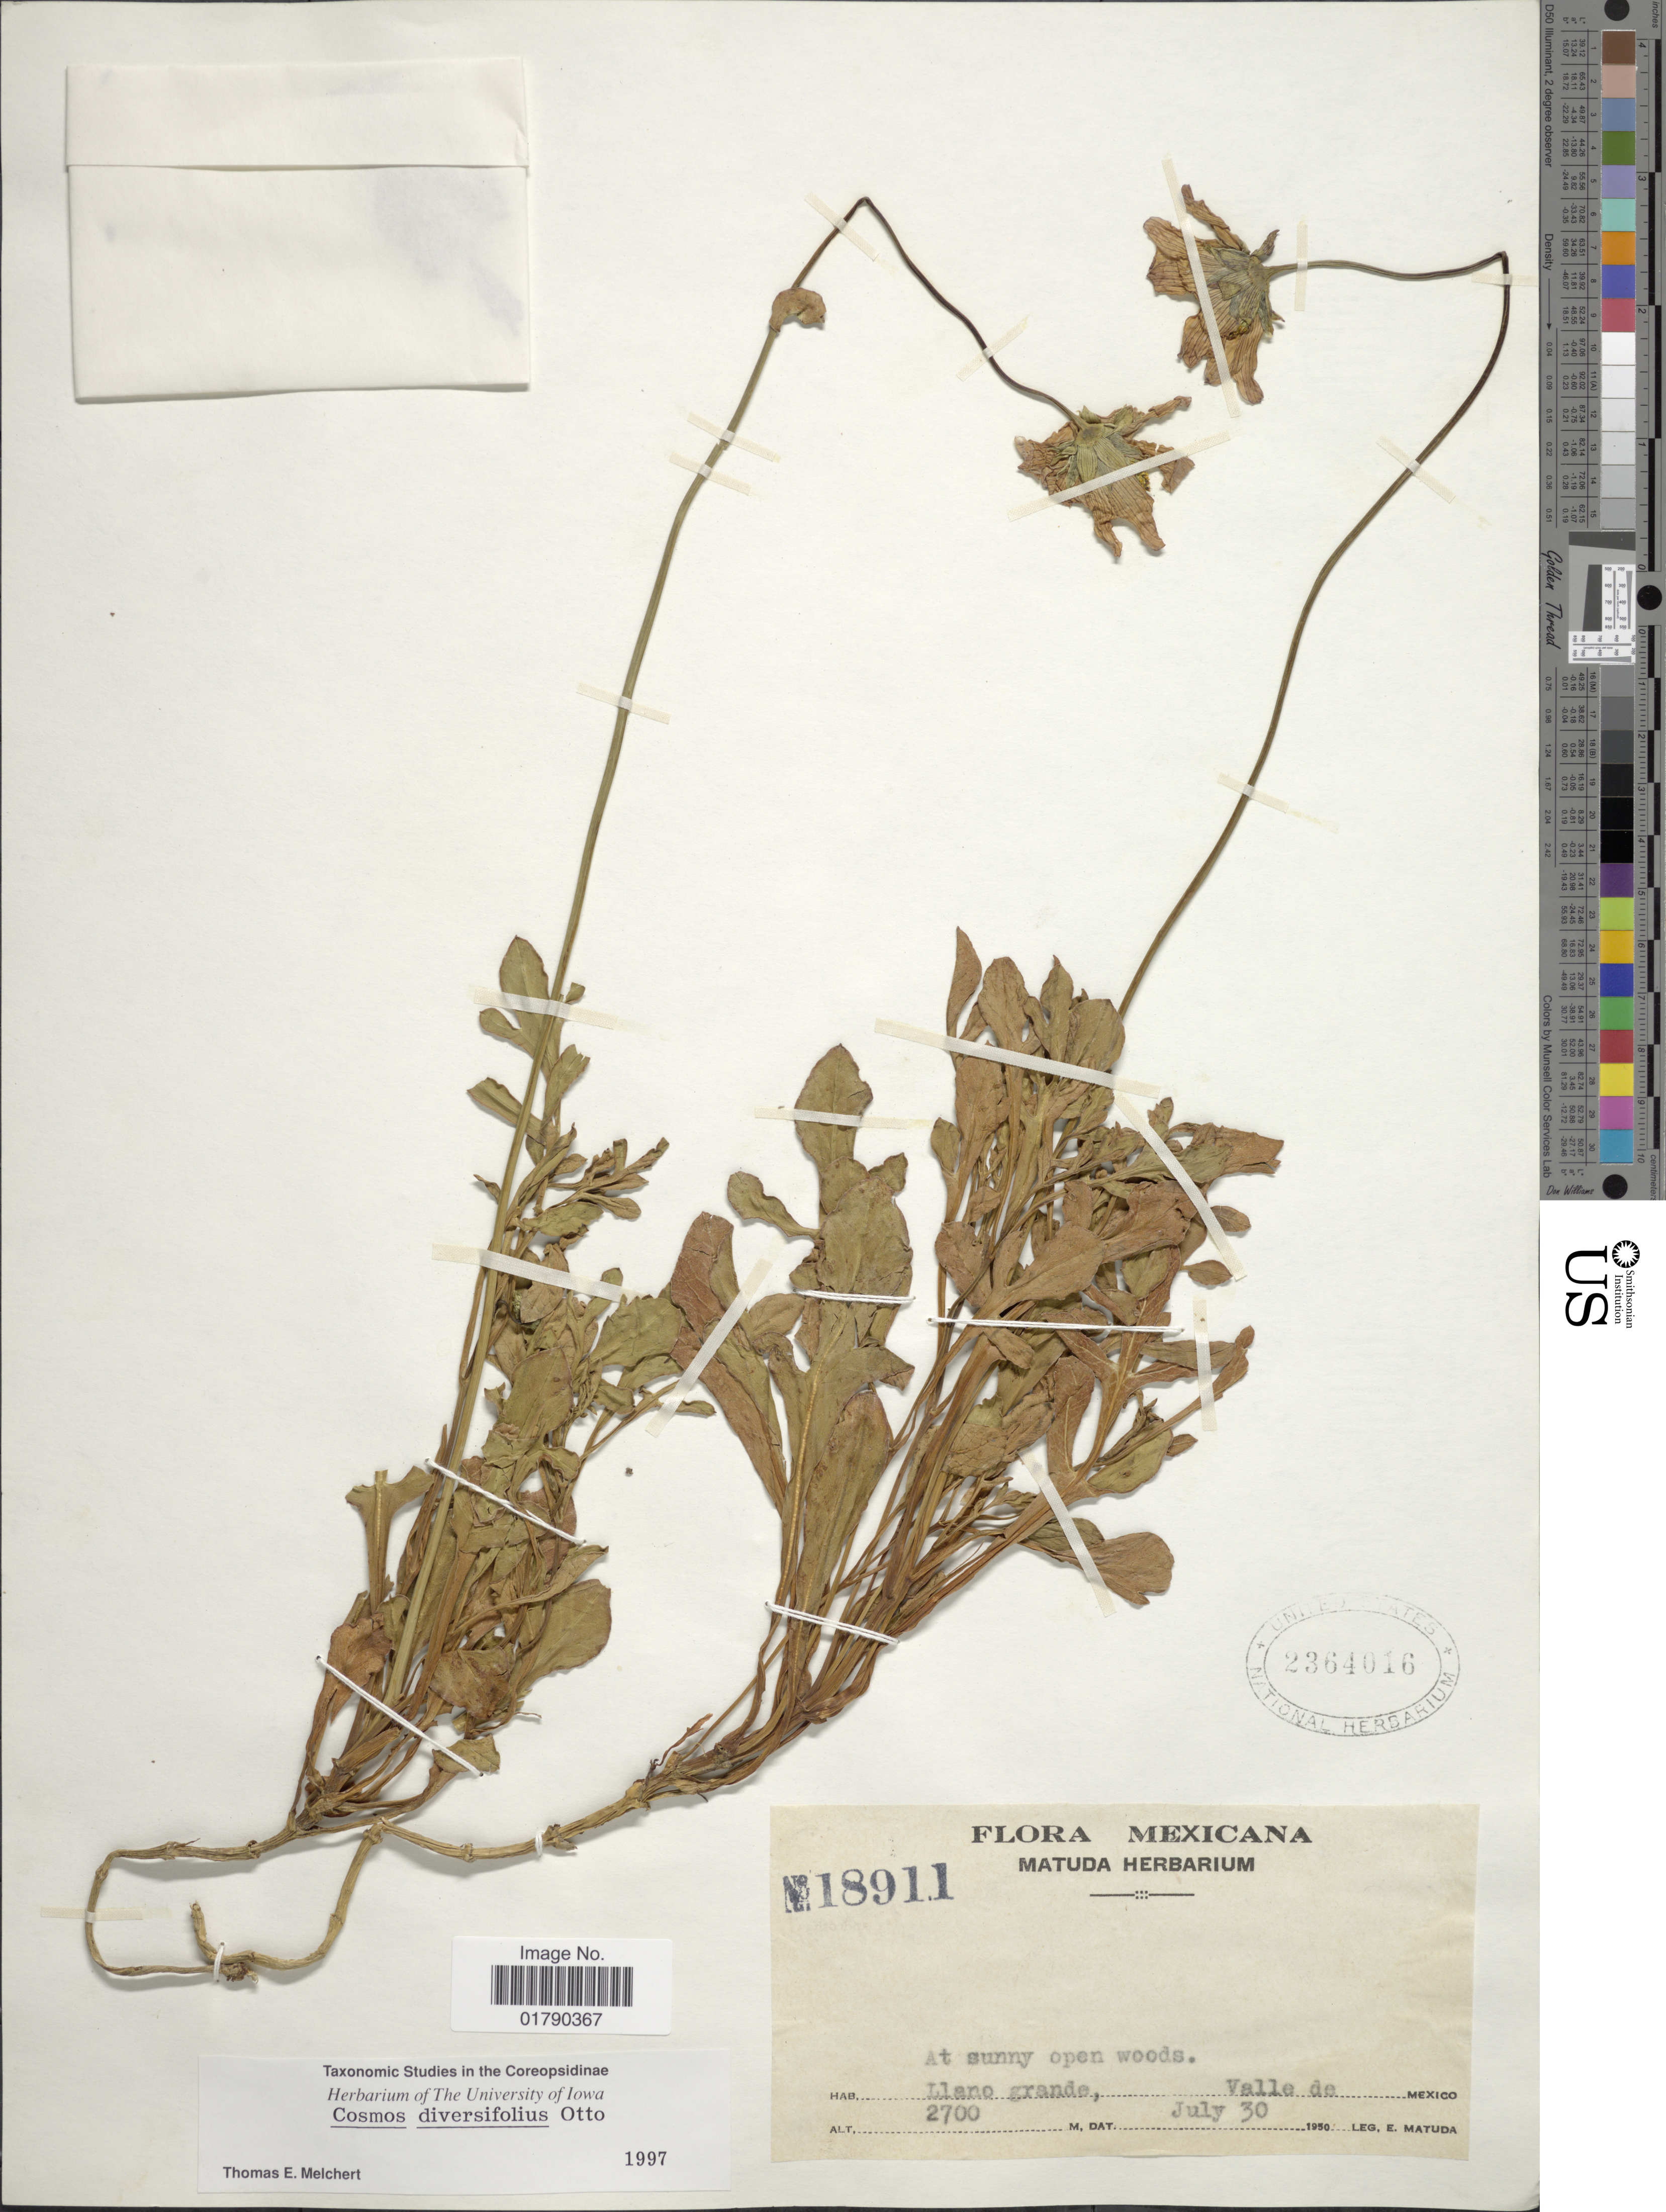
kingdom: Plantae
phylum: Tracheophyta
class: Magnoliopsida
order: Asterales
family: Asteraceae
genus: Cosmos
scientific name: Cosmos diversifolius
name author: Otto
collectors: E. Matuda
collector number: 18911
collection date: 1950-07-30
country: Mexico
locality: Llano grande, Valle de Mexico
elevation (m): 2700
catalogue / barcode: US 2364016